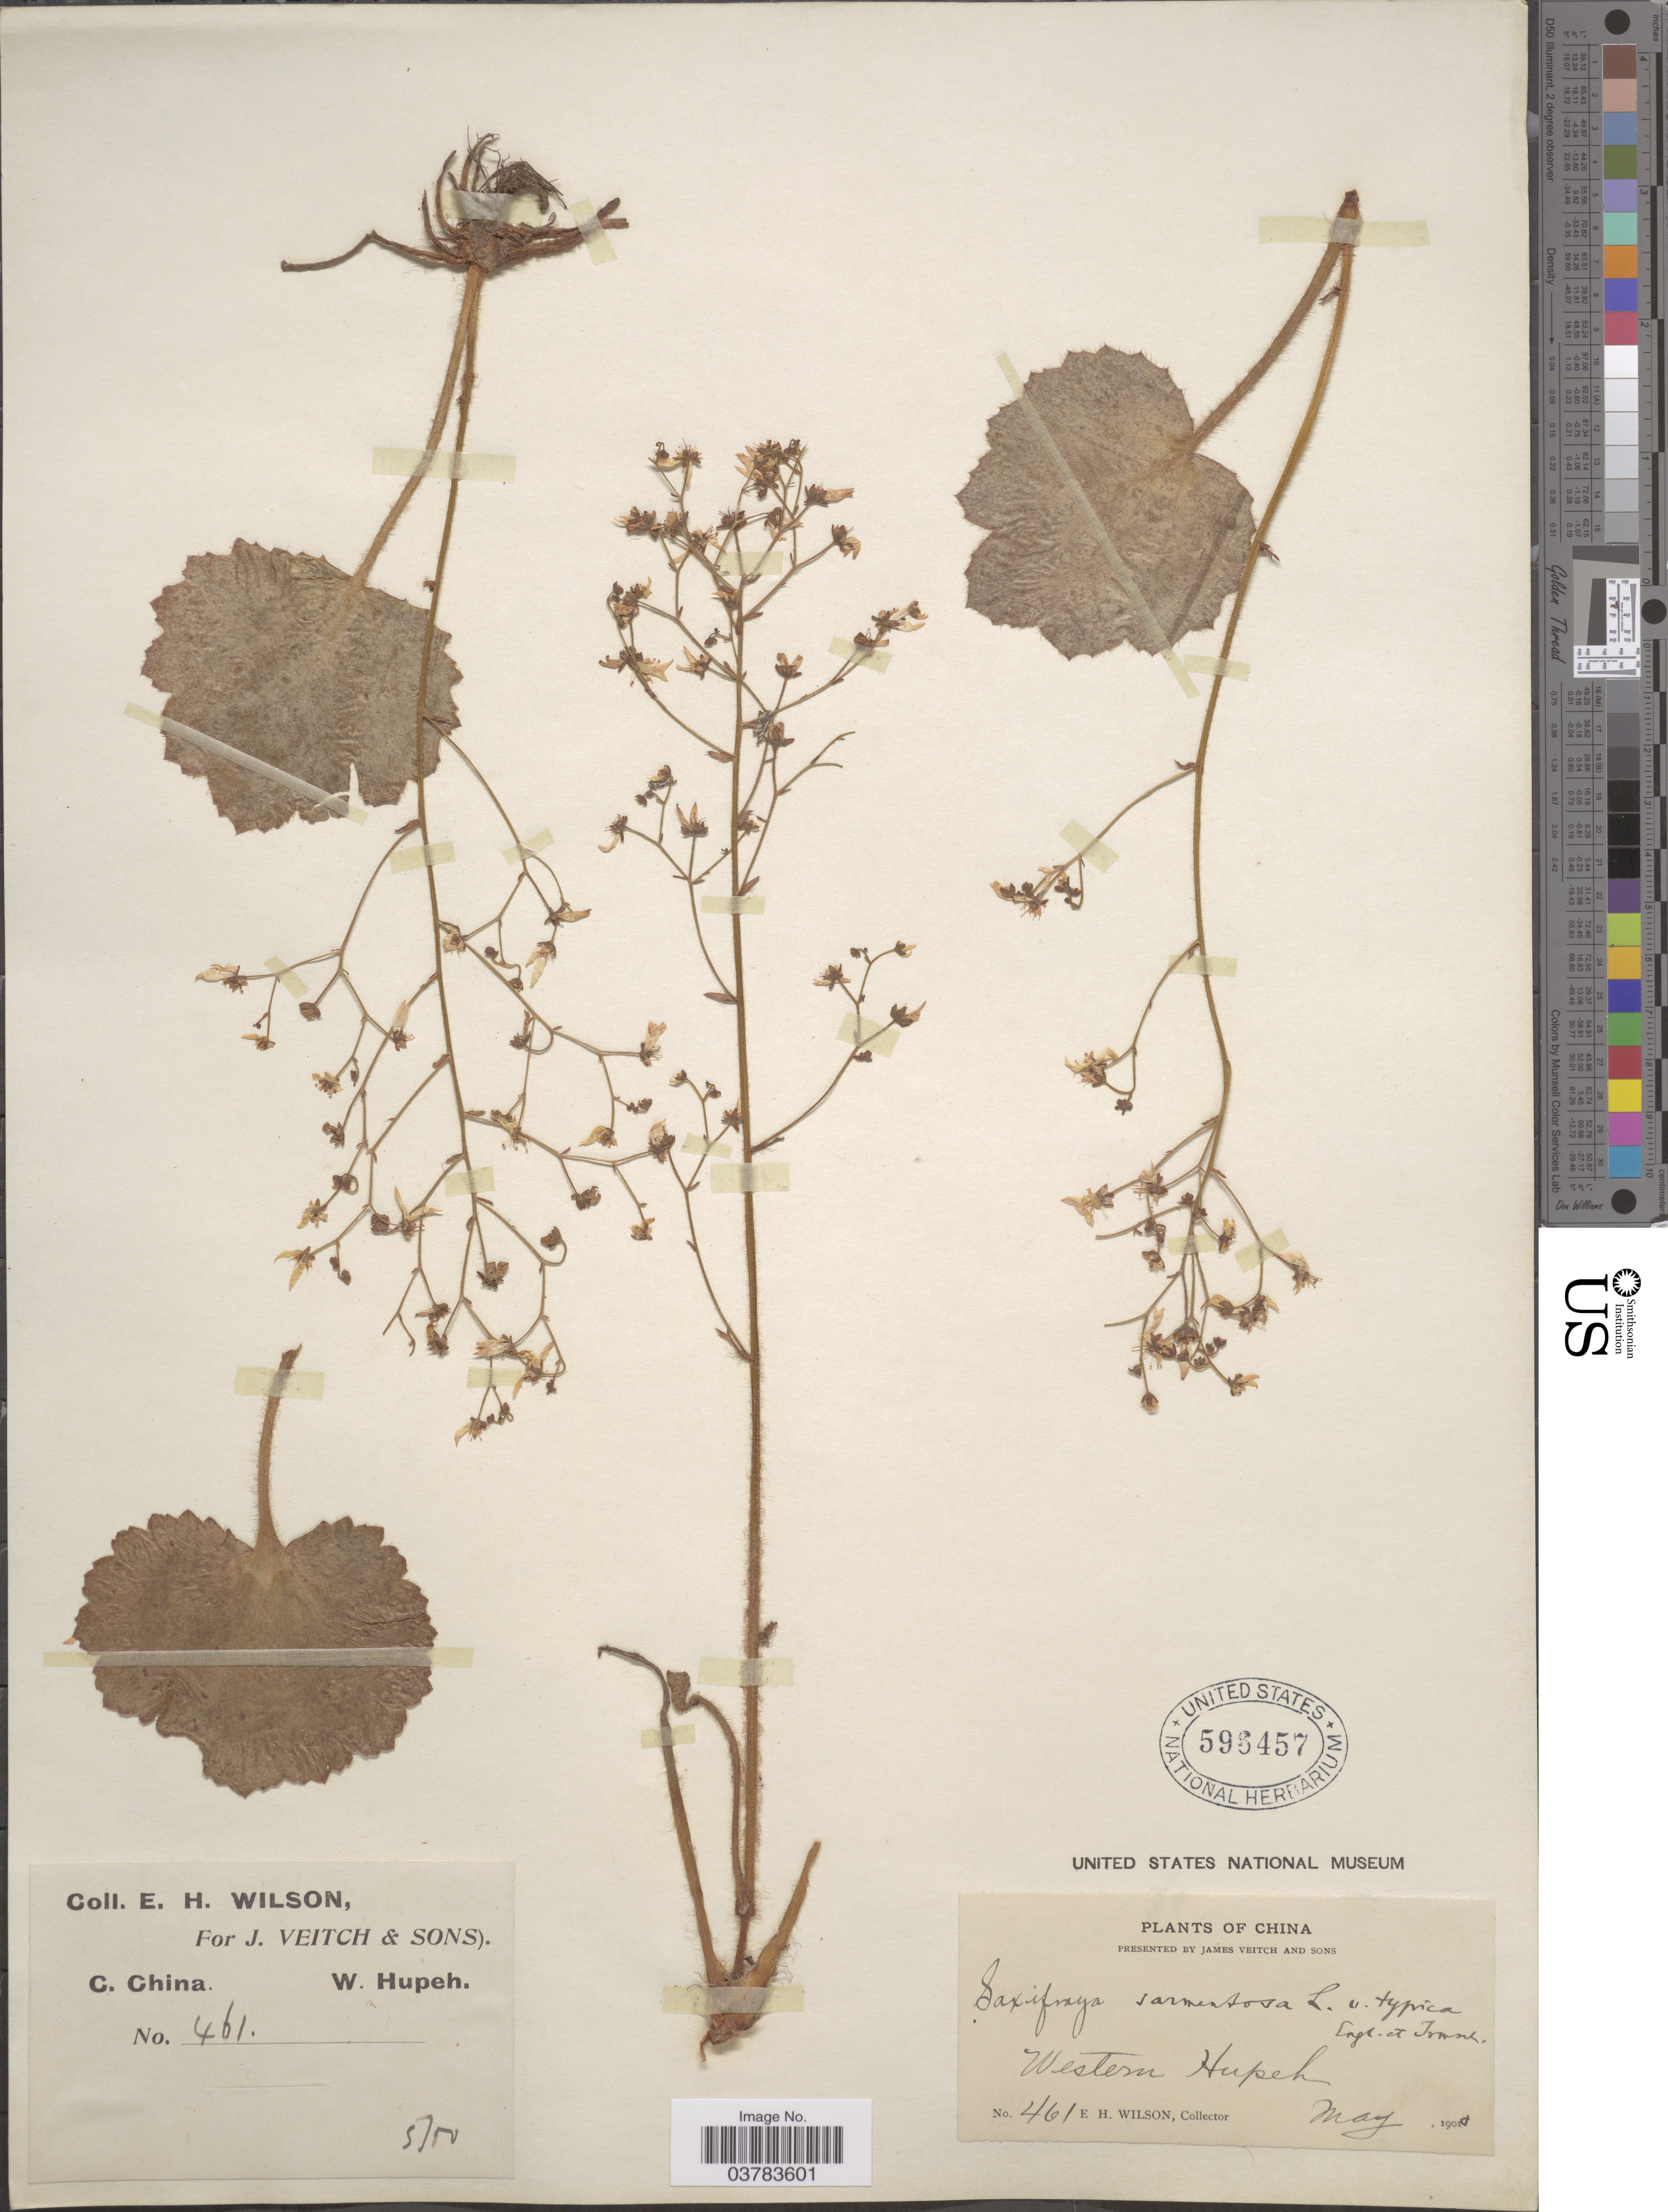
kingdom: Plantae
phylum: Tracheophyta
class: Magnoliopsida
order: Saxifragales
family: Saxifragaceae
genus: Saxifraga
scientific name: Saxifraga sarmentosa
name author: L. f.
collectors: E. Wilson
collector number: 461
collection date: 1901-05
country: China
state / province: Hubei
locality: Western C. China.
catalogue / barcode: US 596457